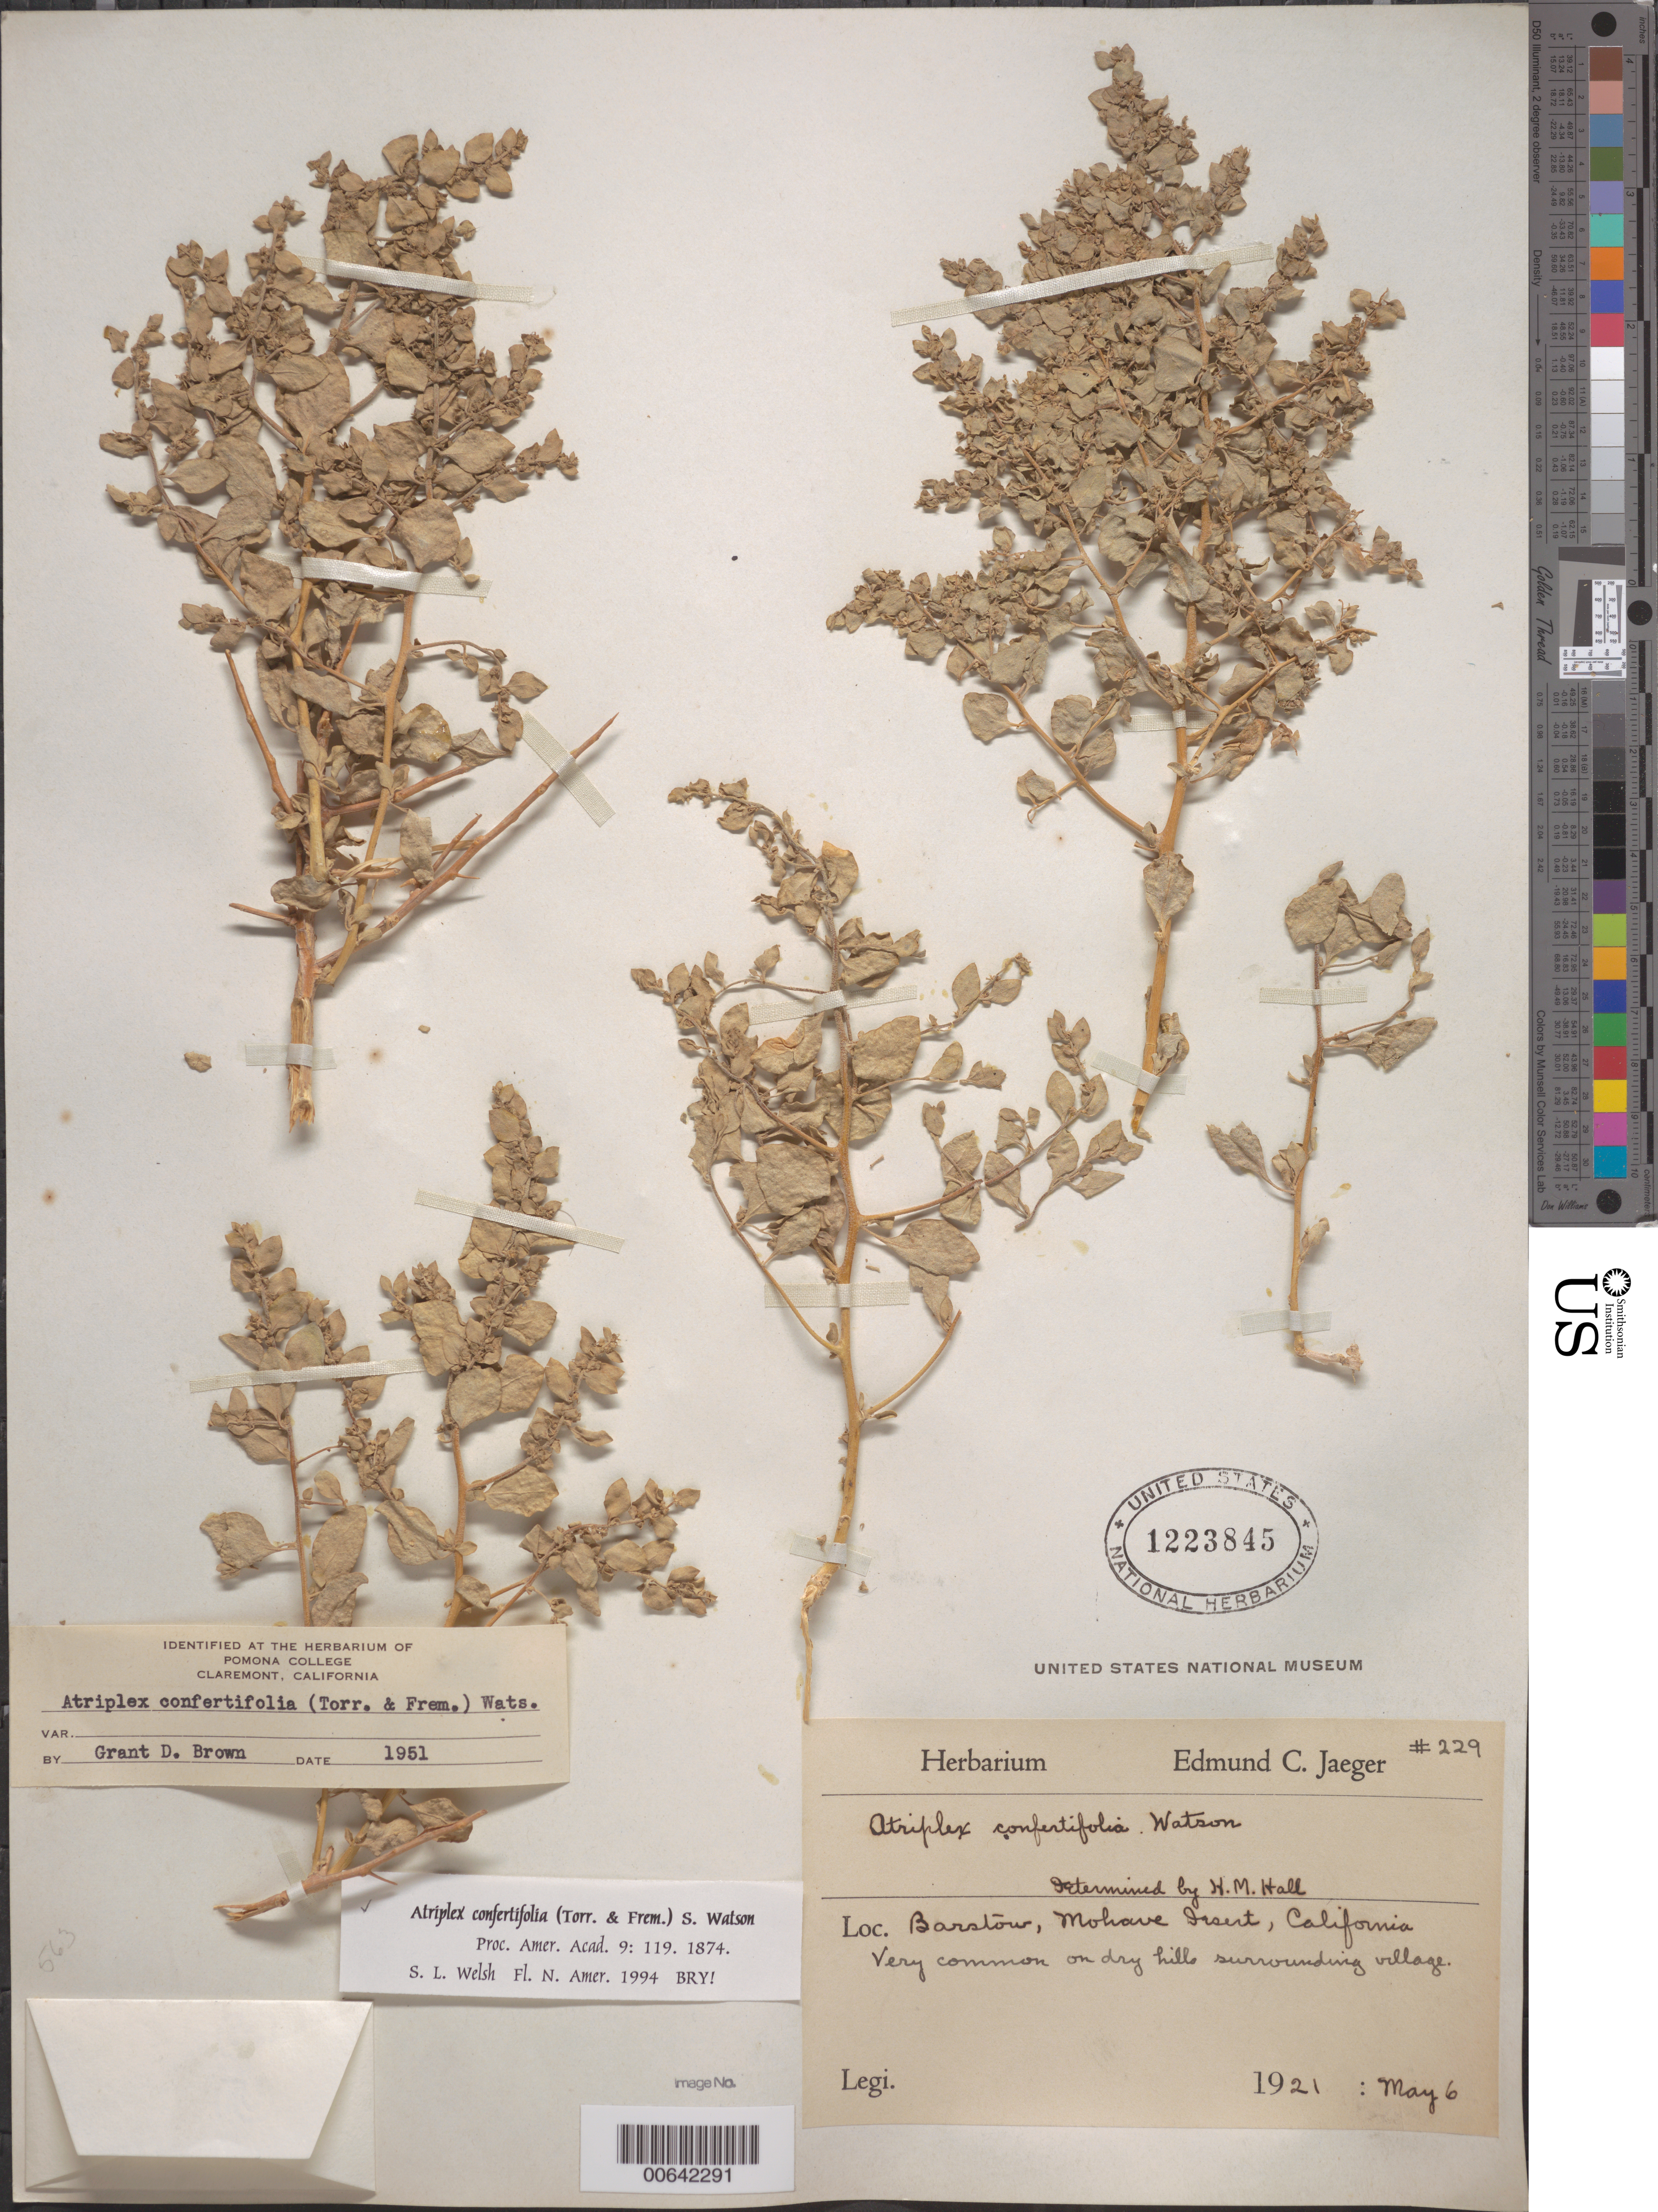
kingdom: Plantae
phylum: Tracheophyta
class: Magnoliopsida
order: Caryophyllales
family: Amaranthaceae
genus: Atriplex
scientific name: Atriplex confertifolia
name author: (Torr. & Frém.) S. Watson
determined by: Welsh, Stanley L., (BRY), Brigham Young University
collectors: E. Jaeger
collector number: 229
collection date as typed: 06 May 1921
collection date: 1921-05-06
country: United States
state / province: California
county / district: Kern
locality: Barstow, Mohave Desert.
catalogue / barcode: US 1223845